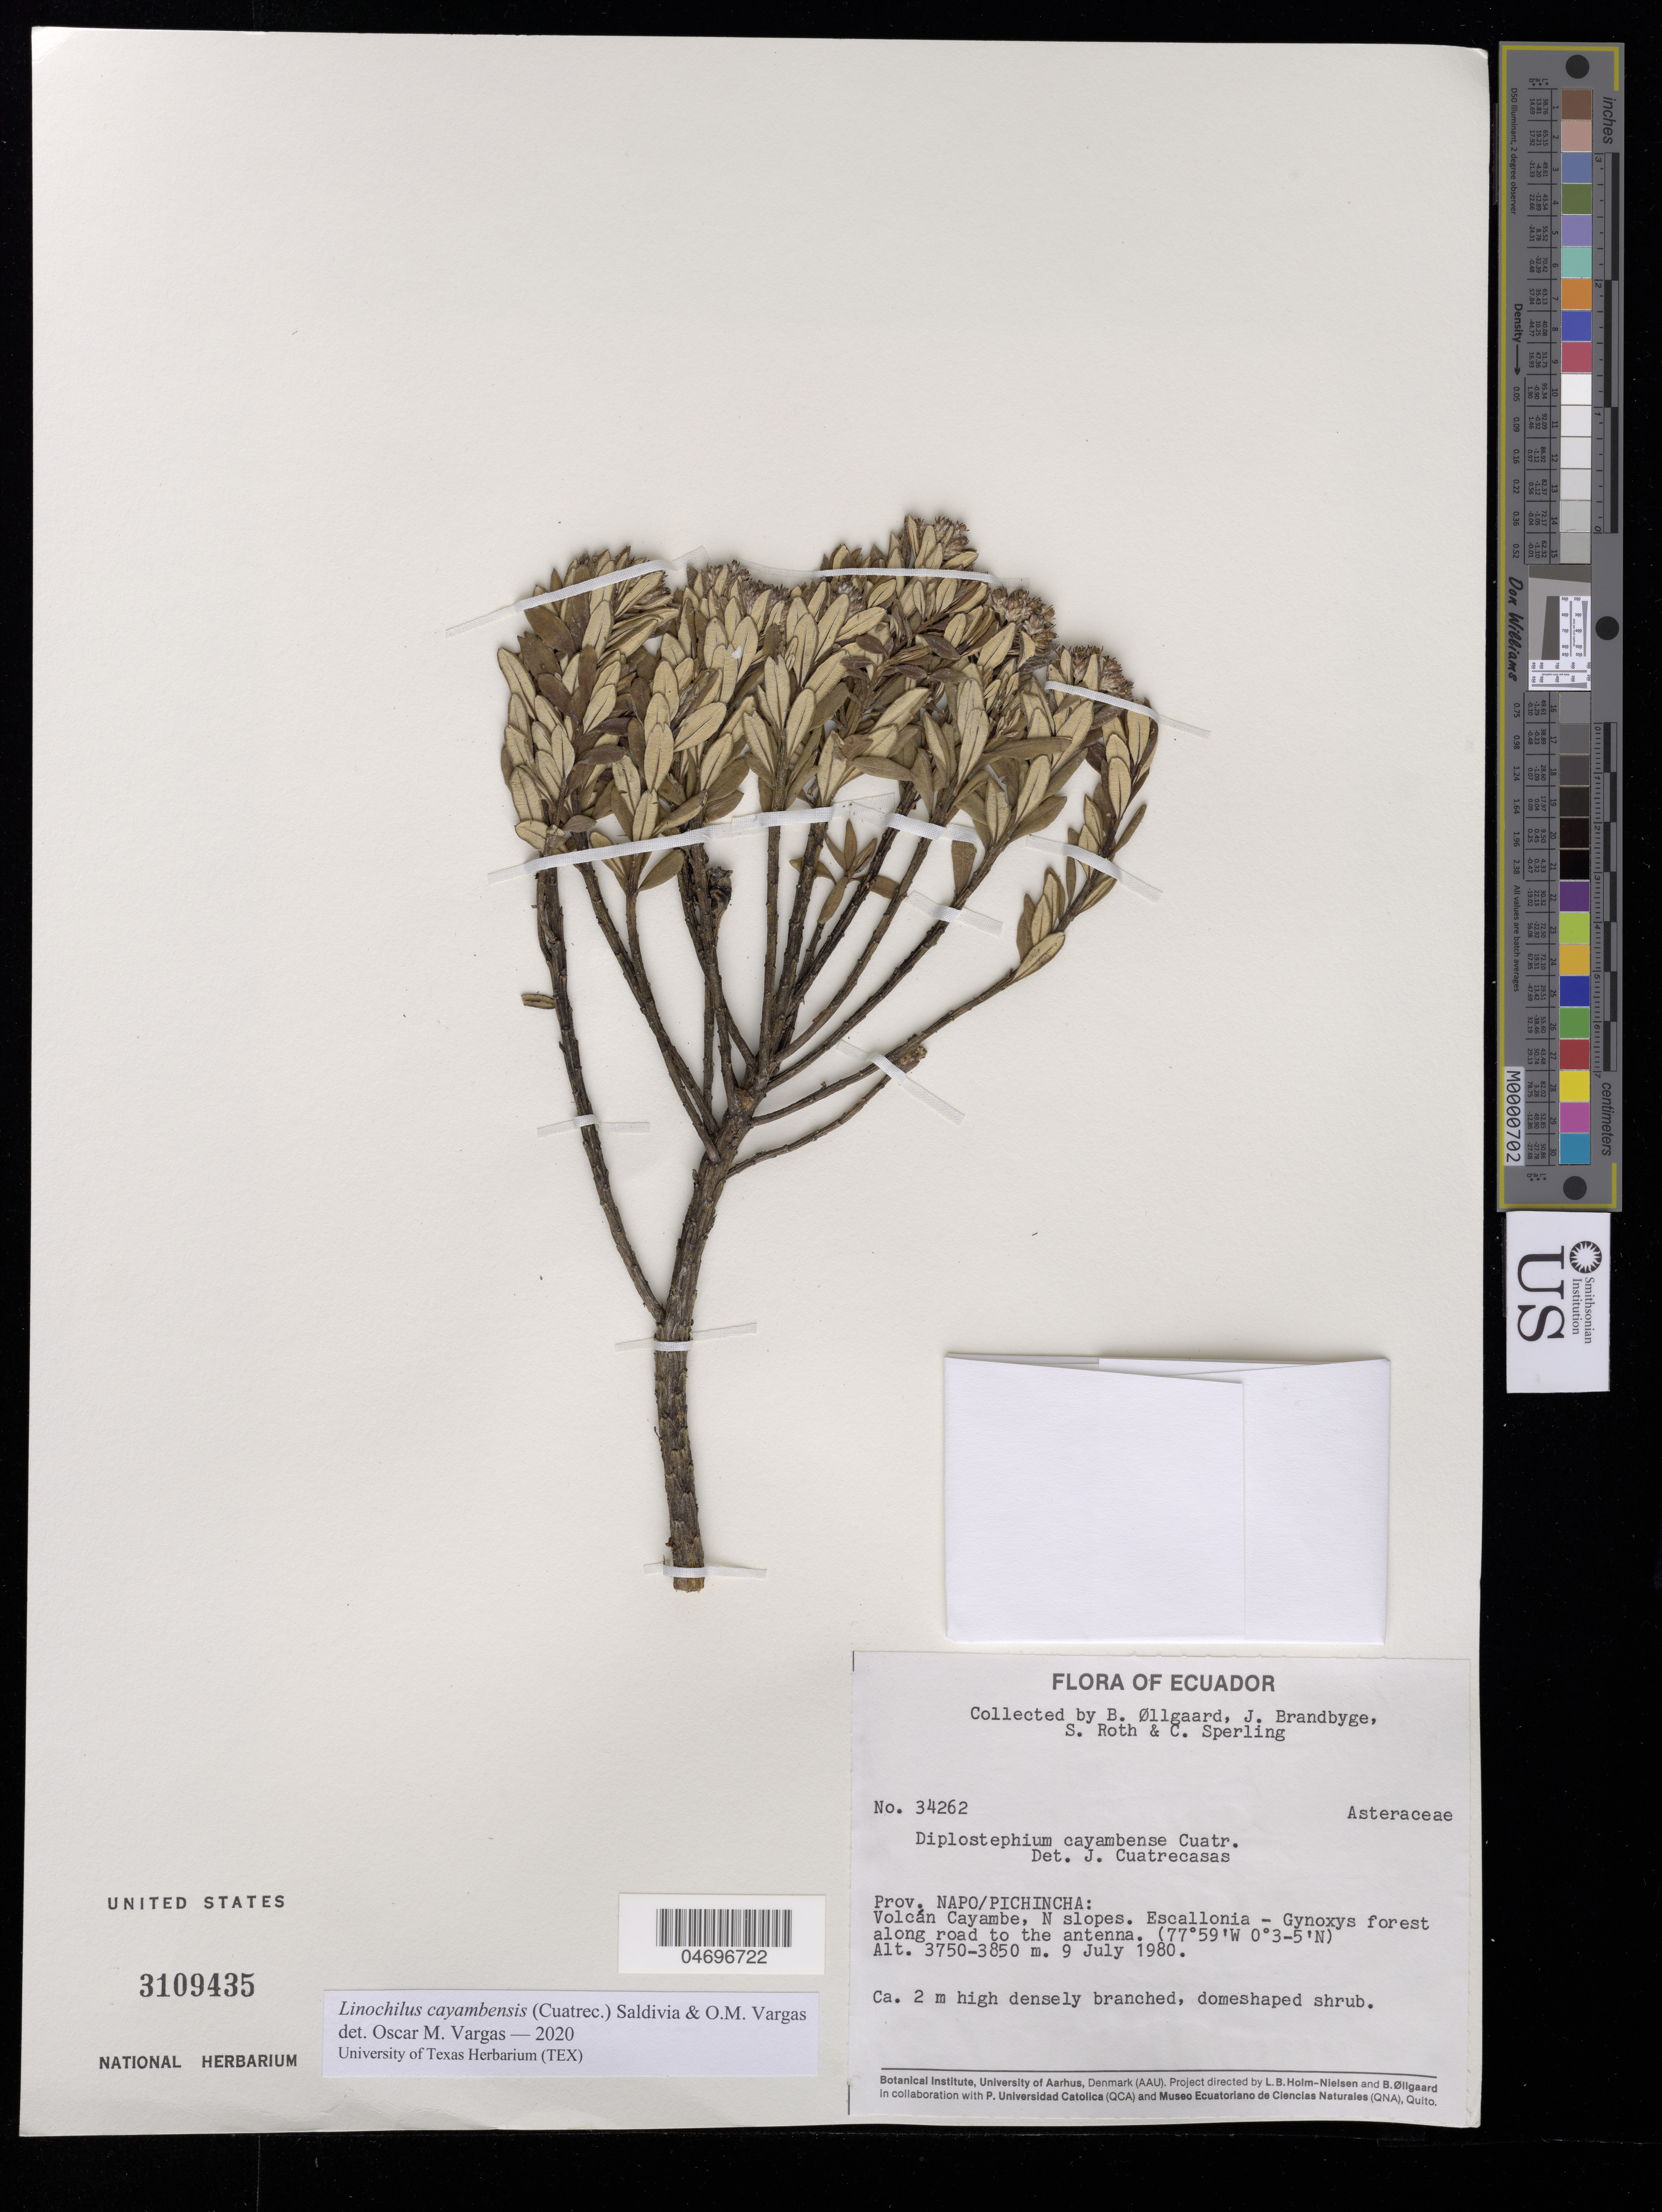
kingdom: Plantae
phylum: Tracheophyta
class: Magnoliopsida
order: Asterales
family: Asteraceae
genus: Linochilus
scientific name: Linochilus cayambensis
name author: (Cuatrec.) Saldivia & O.M. Vargas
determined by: Vargas, Oscar M.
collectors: B. Øllgaard, J. Brandbyge, S. Roth & C. Sperling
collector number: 34262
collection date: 1980-07-09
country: Ecuador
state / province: Napo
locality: Volcan Cayambe, N slopes. Escallonia-Gynoxys forest along road to the antenna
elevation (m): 3750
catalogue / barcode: US 3109435